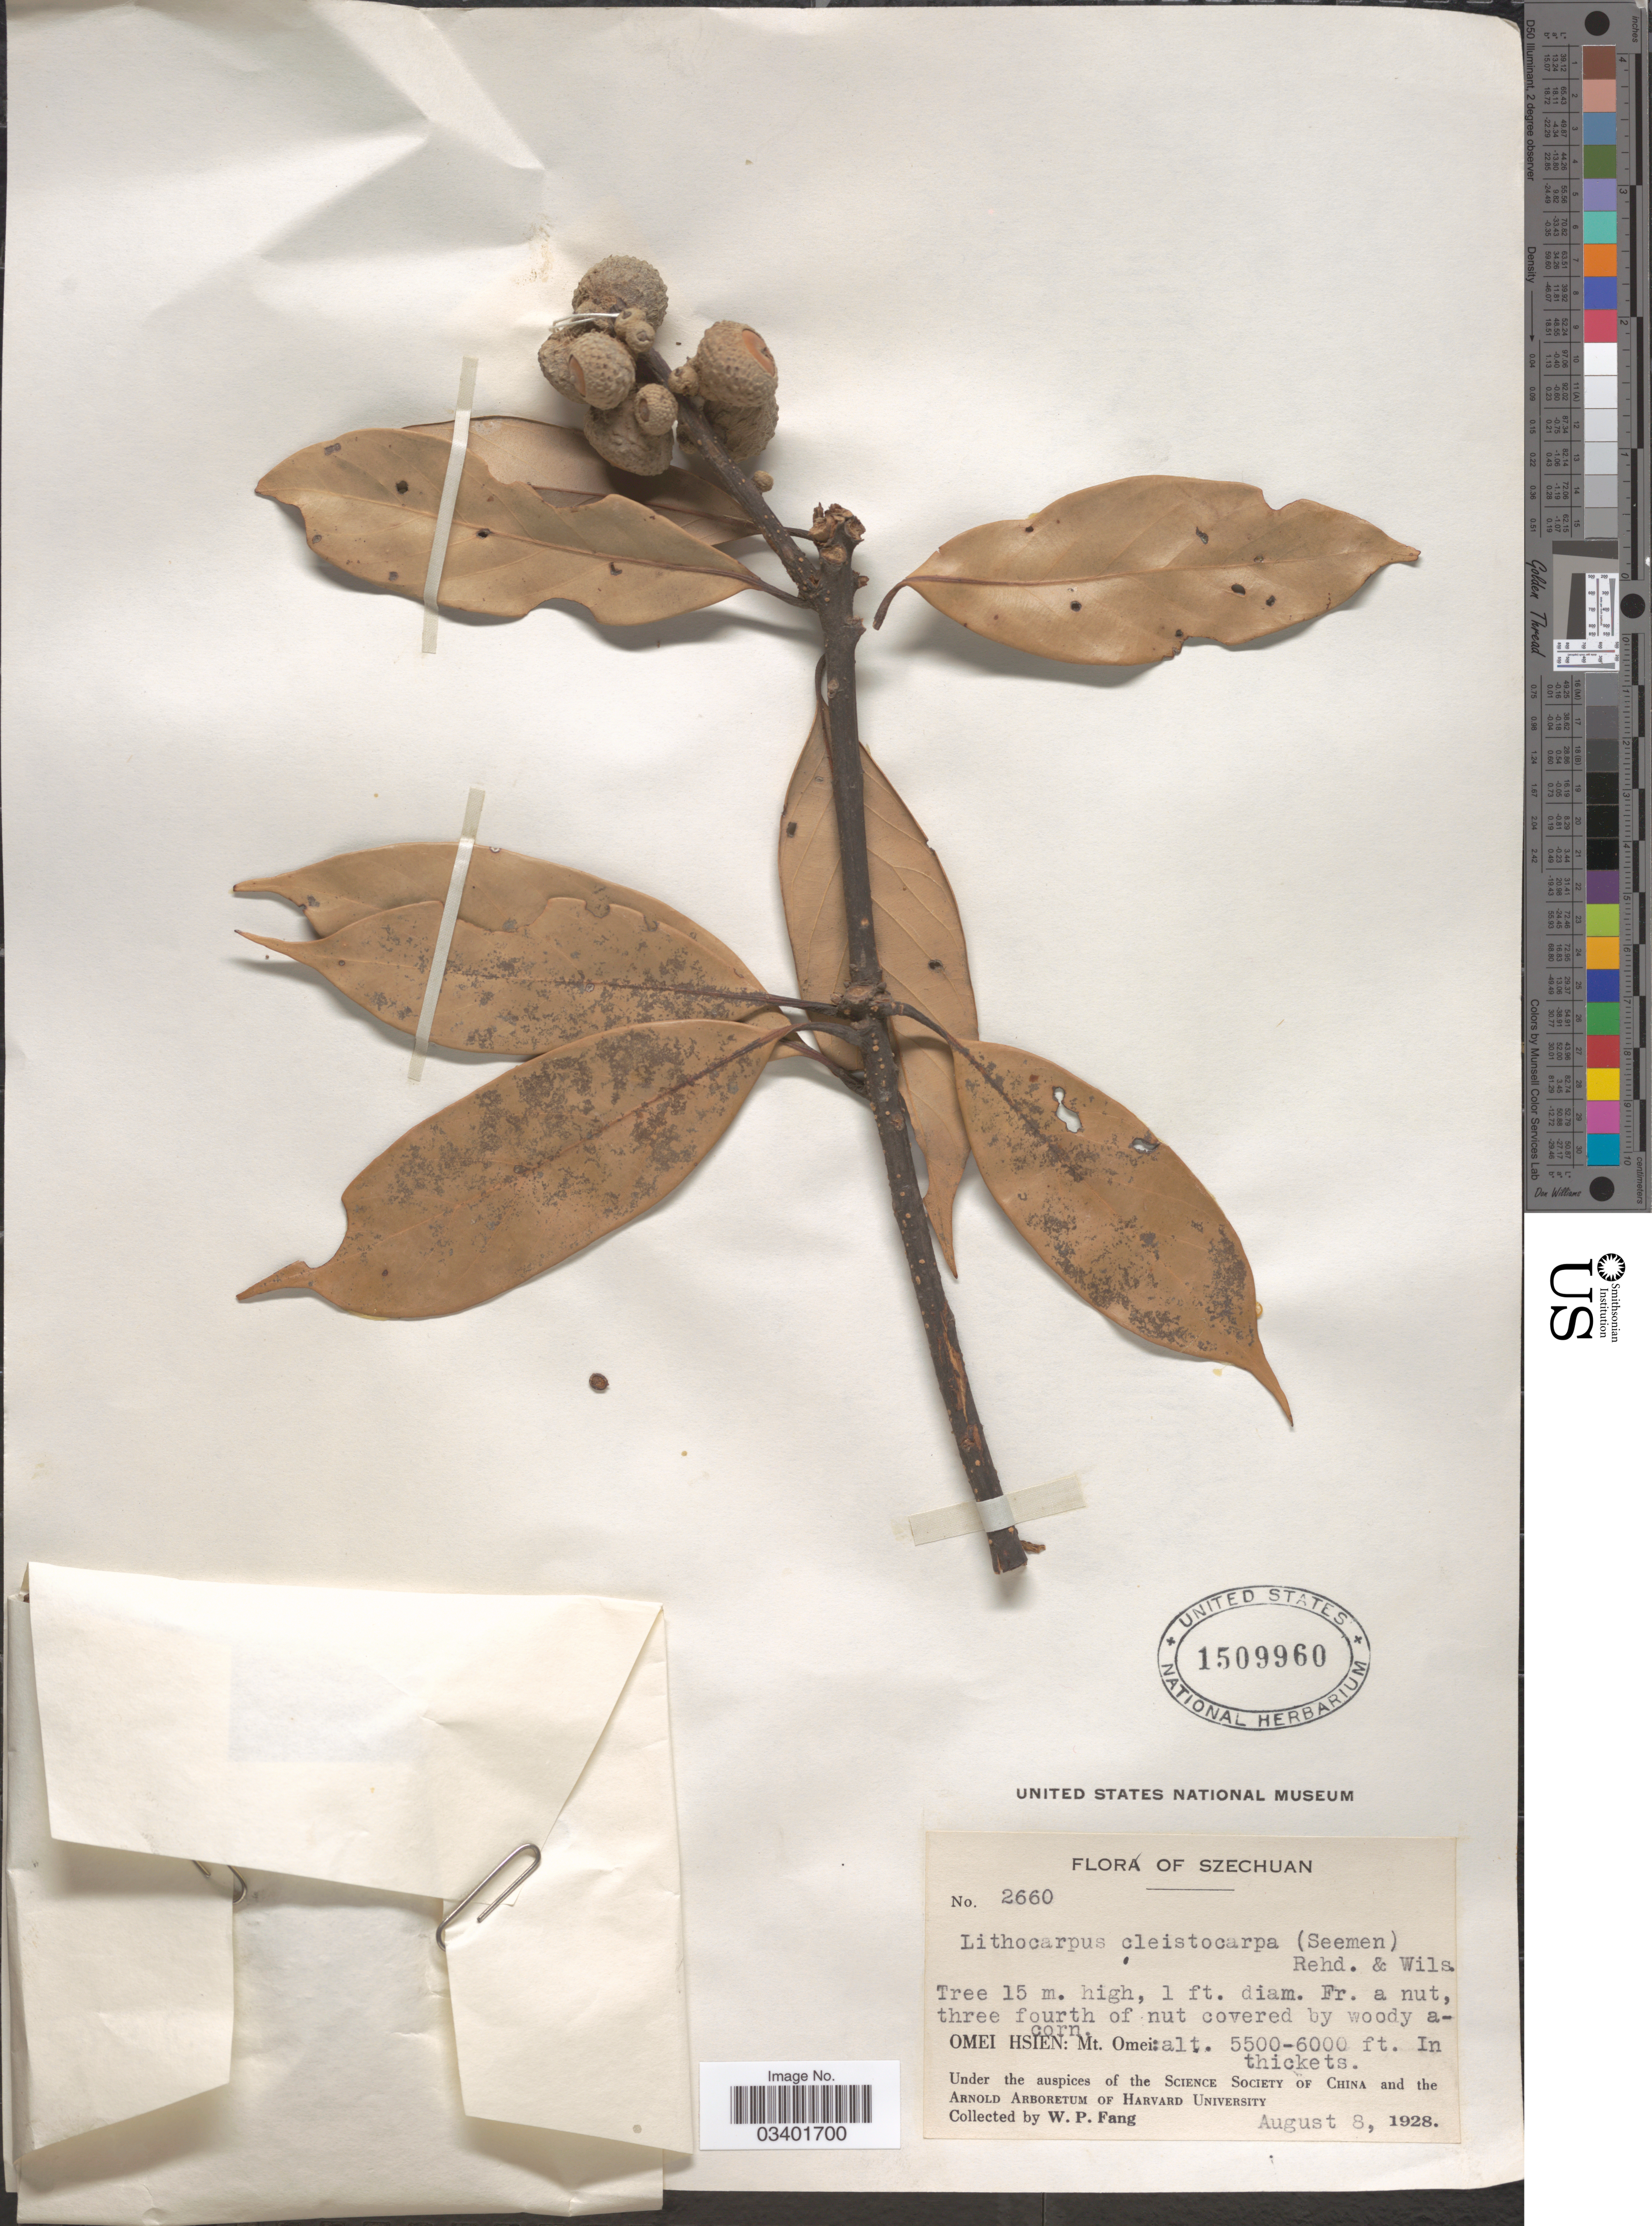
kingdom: Plantae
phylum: Tracheophyta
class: Magnoliopsida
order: Fagales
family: Fagaceae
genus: Lithocarpus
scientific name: Lithocarpus cleistocarpus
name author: (Seemen) Rehder & E.H. Wilson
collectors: W. P. Fang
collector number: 2660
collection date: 1928-08-08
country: China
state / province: Sichuan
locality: Szechuan, Omei Hsien: Mt. Omei.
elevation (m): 1676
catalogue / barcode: US 1509960